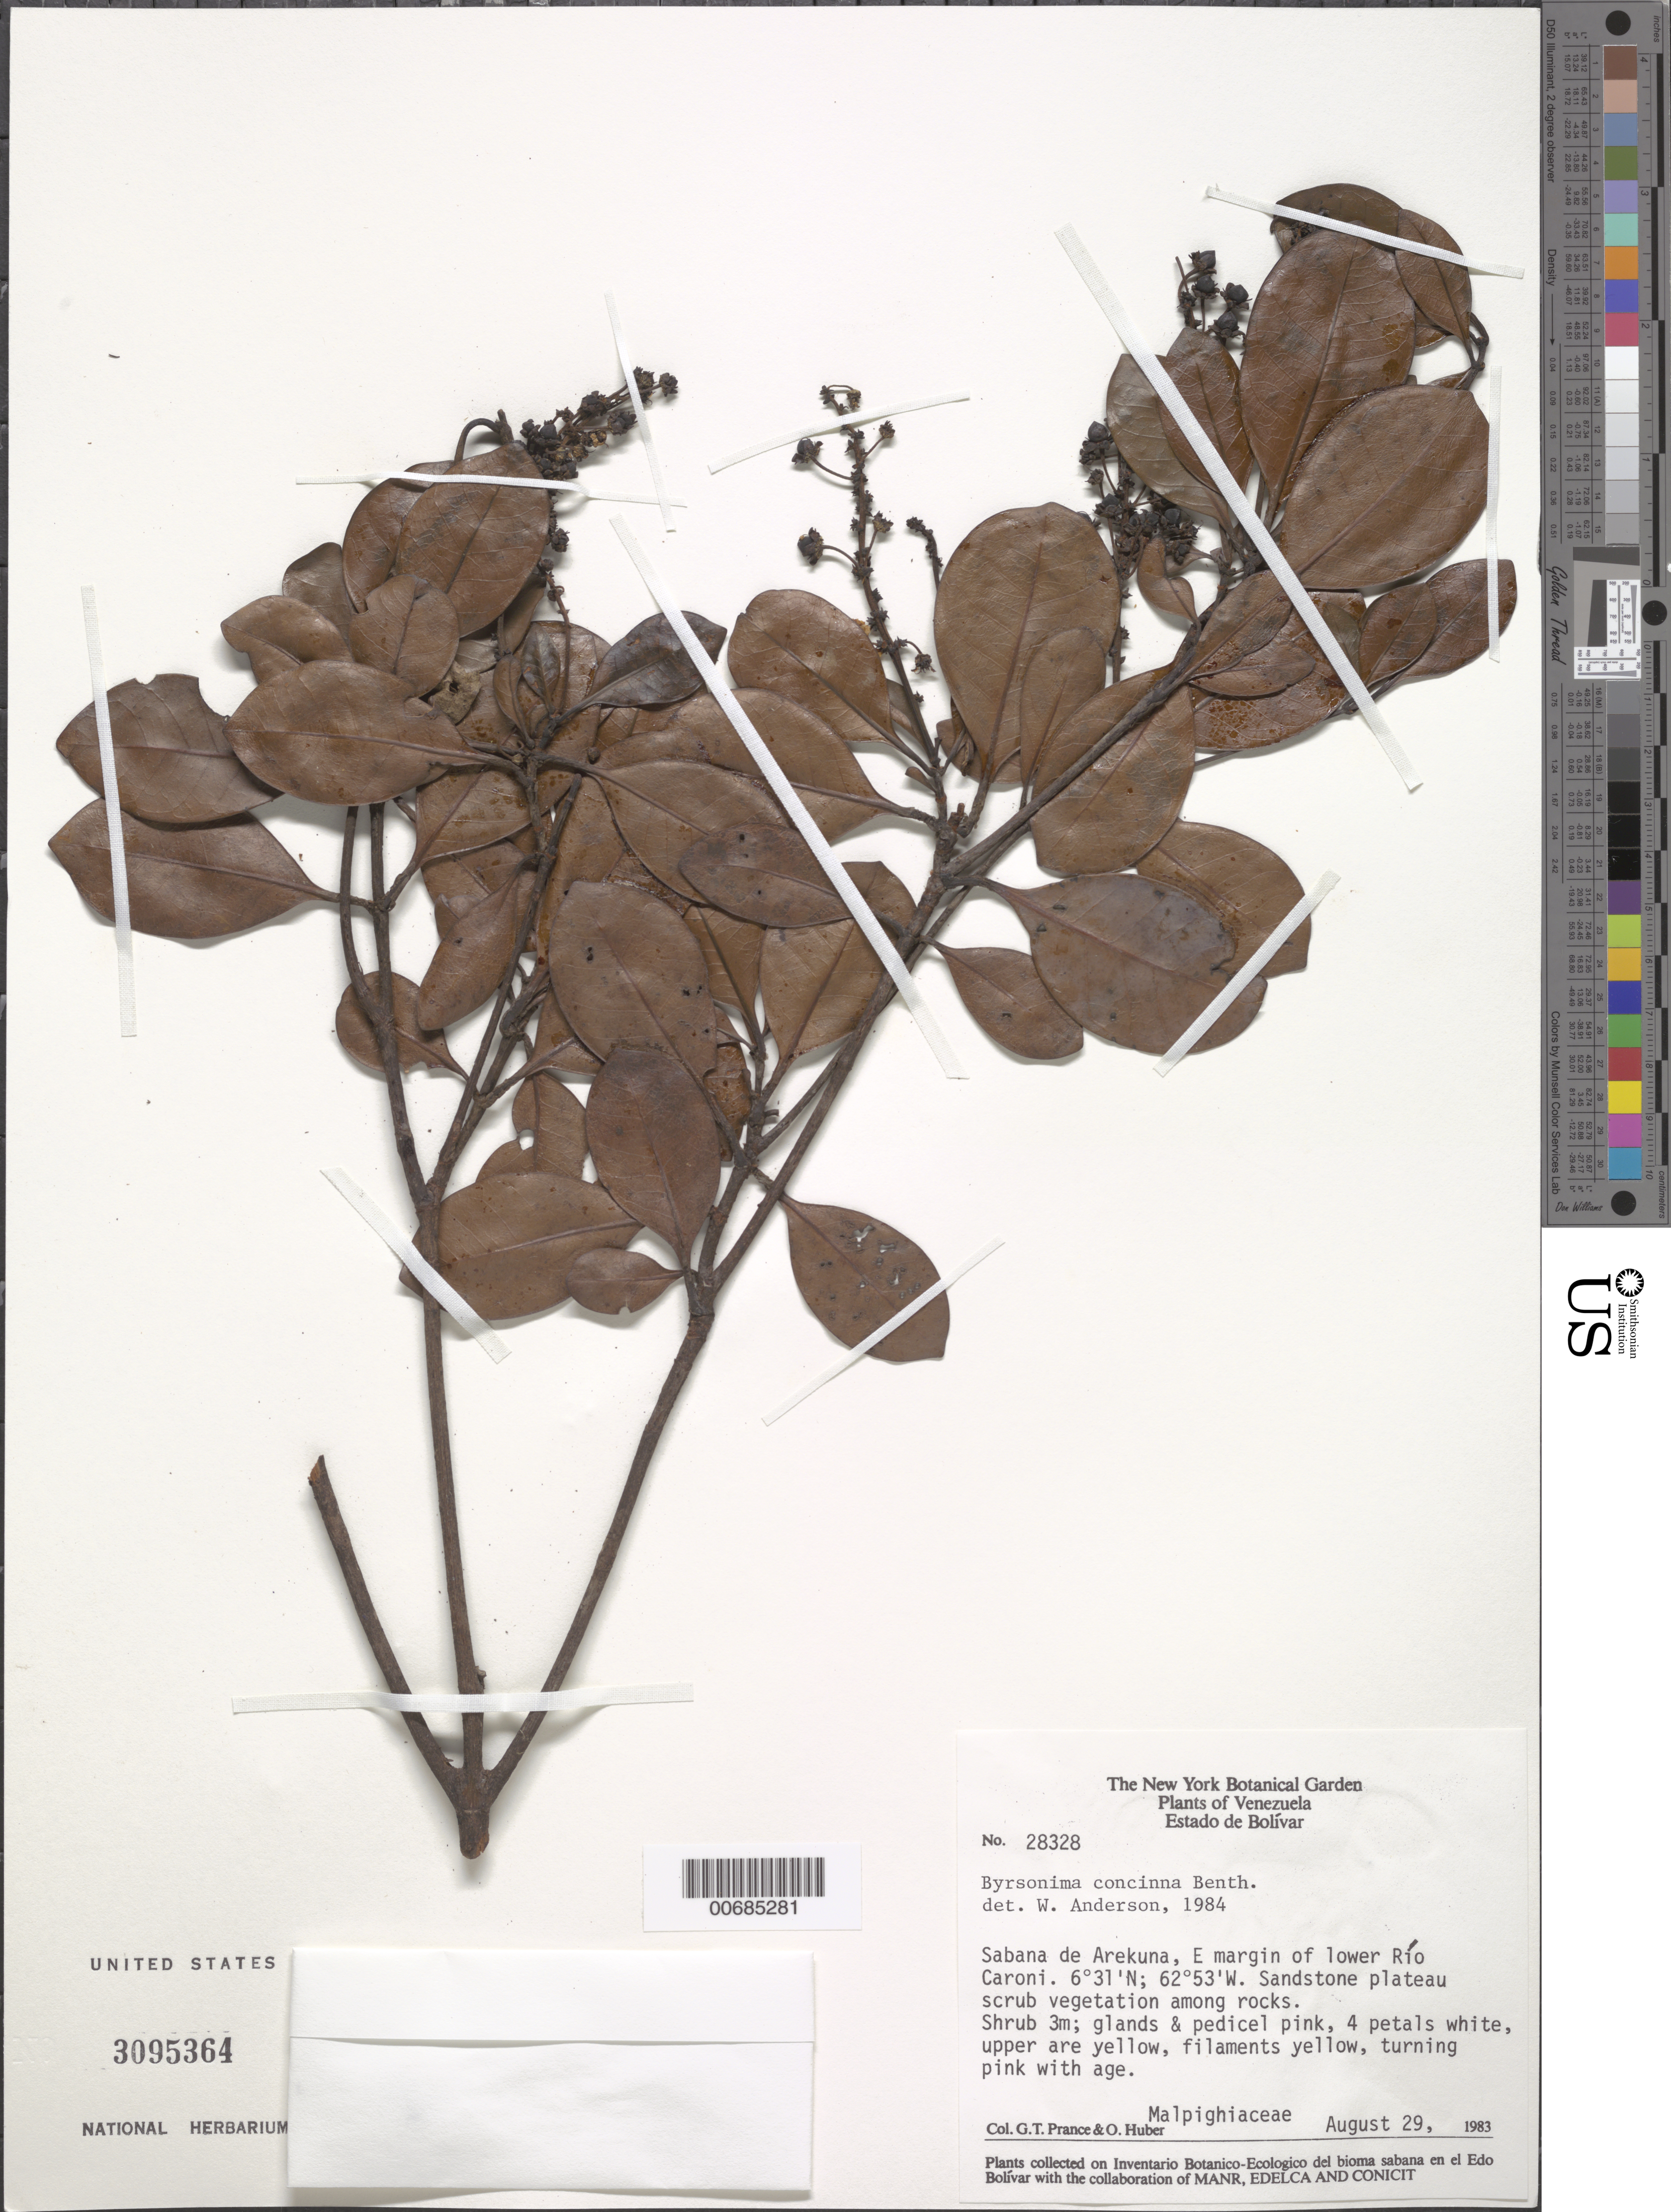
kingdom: Plantae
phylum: Tracheophyta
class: Magnoliopsida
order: Malpighiales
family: Malpighiaceae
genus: Byrsonima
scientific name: Byrsonima concinna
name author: Benth.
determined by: Anderson, W. R., (MICH), University of Michigan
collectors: G. T. Prance & O. Huber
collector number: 28328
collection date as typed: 29-Aug-83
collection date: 1983-08-29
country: Venezuela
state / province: Bolívar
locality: Sabana de Arekuna, E margin of lower Río Caroní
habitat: Sandstone plateau scrub vegetation among rocks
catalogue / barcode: US 3095364